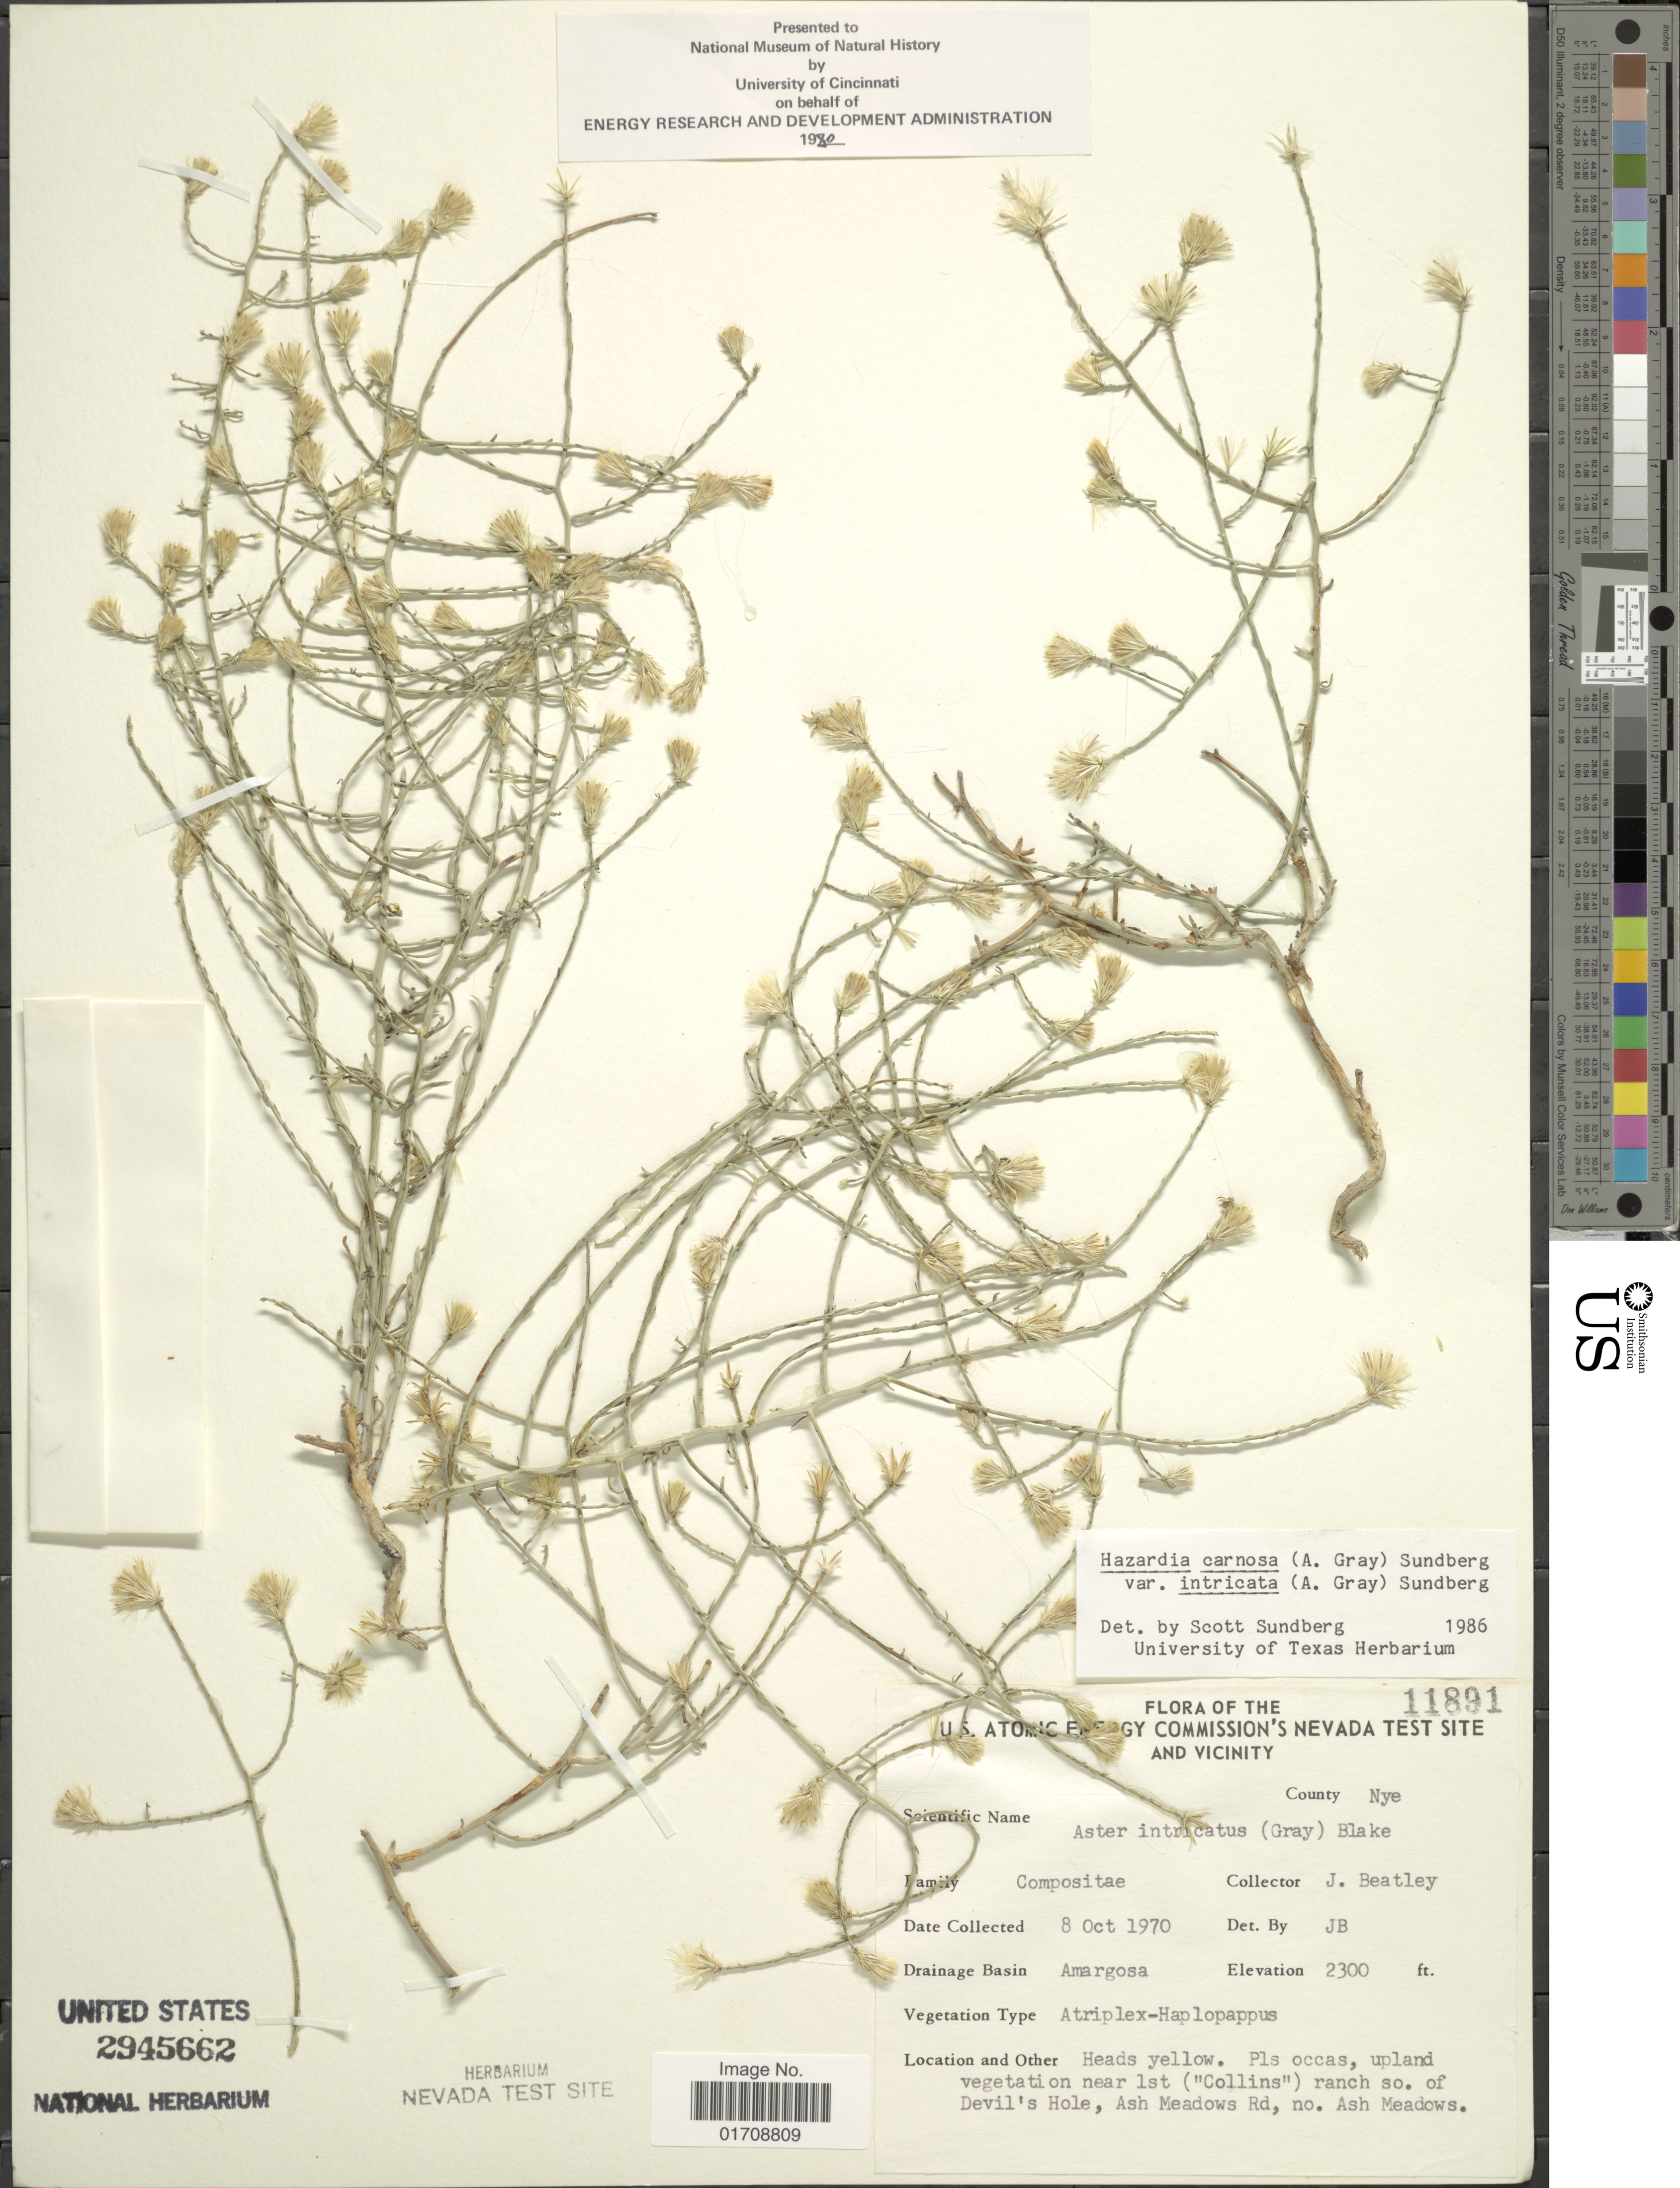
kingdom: Plantae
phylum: Tracheophyta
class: Magnoliopsida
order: Asterales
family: Asteraceae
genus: Machaeranthera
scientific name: Machaeranthera carnosa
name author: (A. Gray) G.L. Nesom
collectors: J. C. Beatley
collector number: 11891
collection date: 1970-10-08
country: United States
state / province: Nevada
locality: Nevada Test Site and Vicinity, County Nye, Drainage Basin Amargosa, near 1st (Collins) ranch so. of Devil's Hole, Ash Meadows Rd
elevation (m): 701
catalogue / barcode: US 2945662